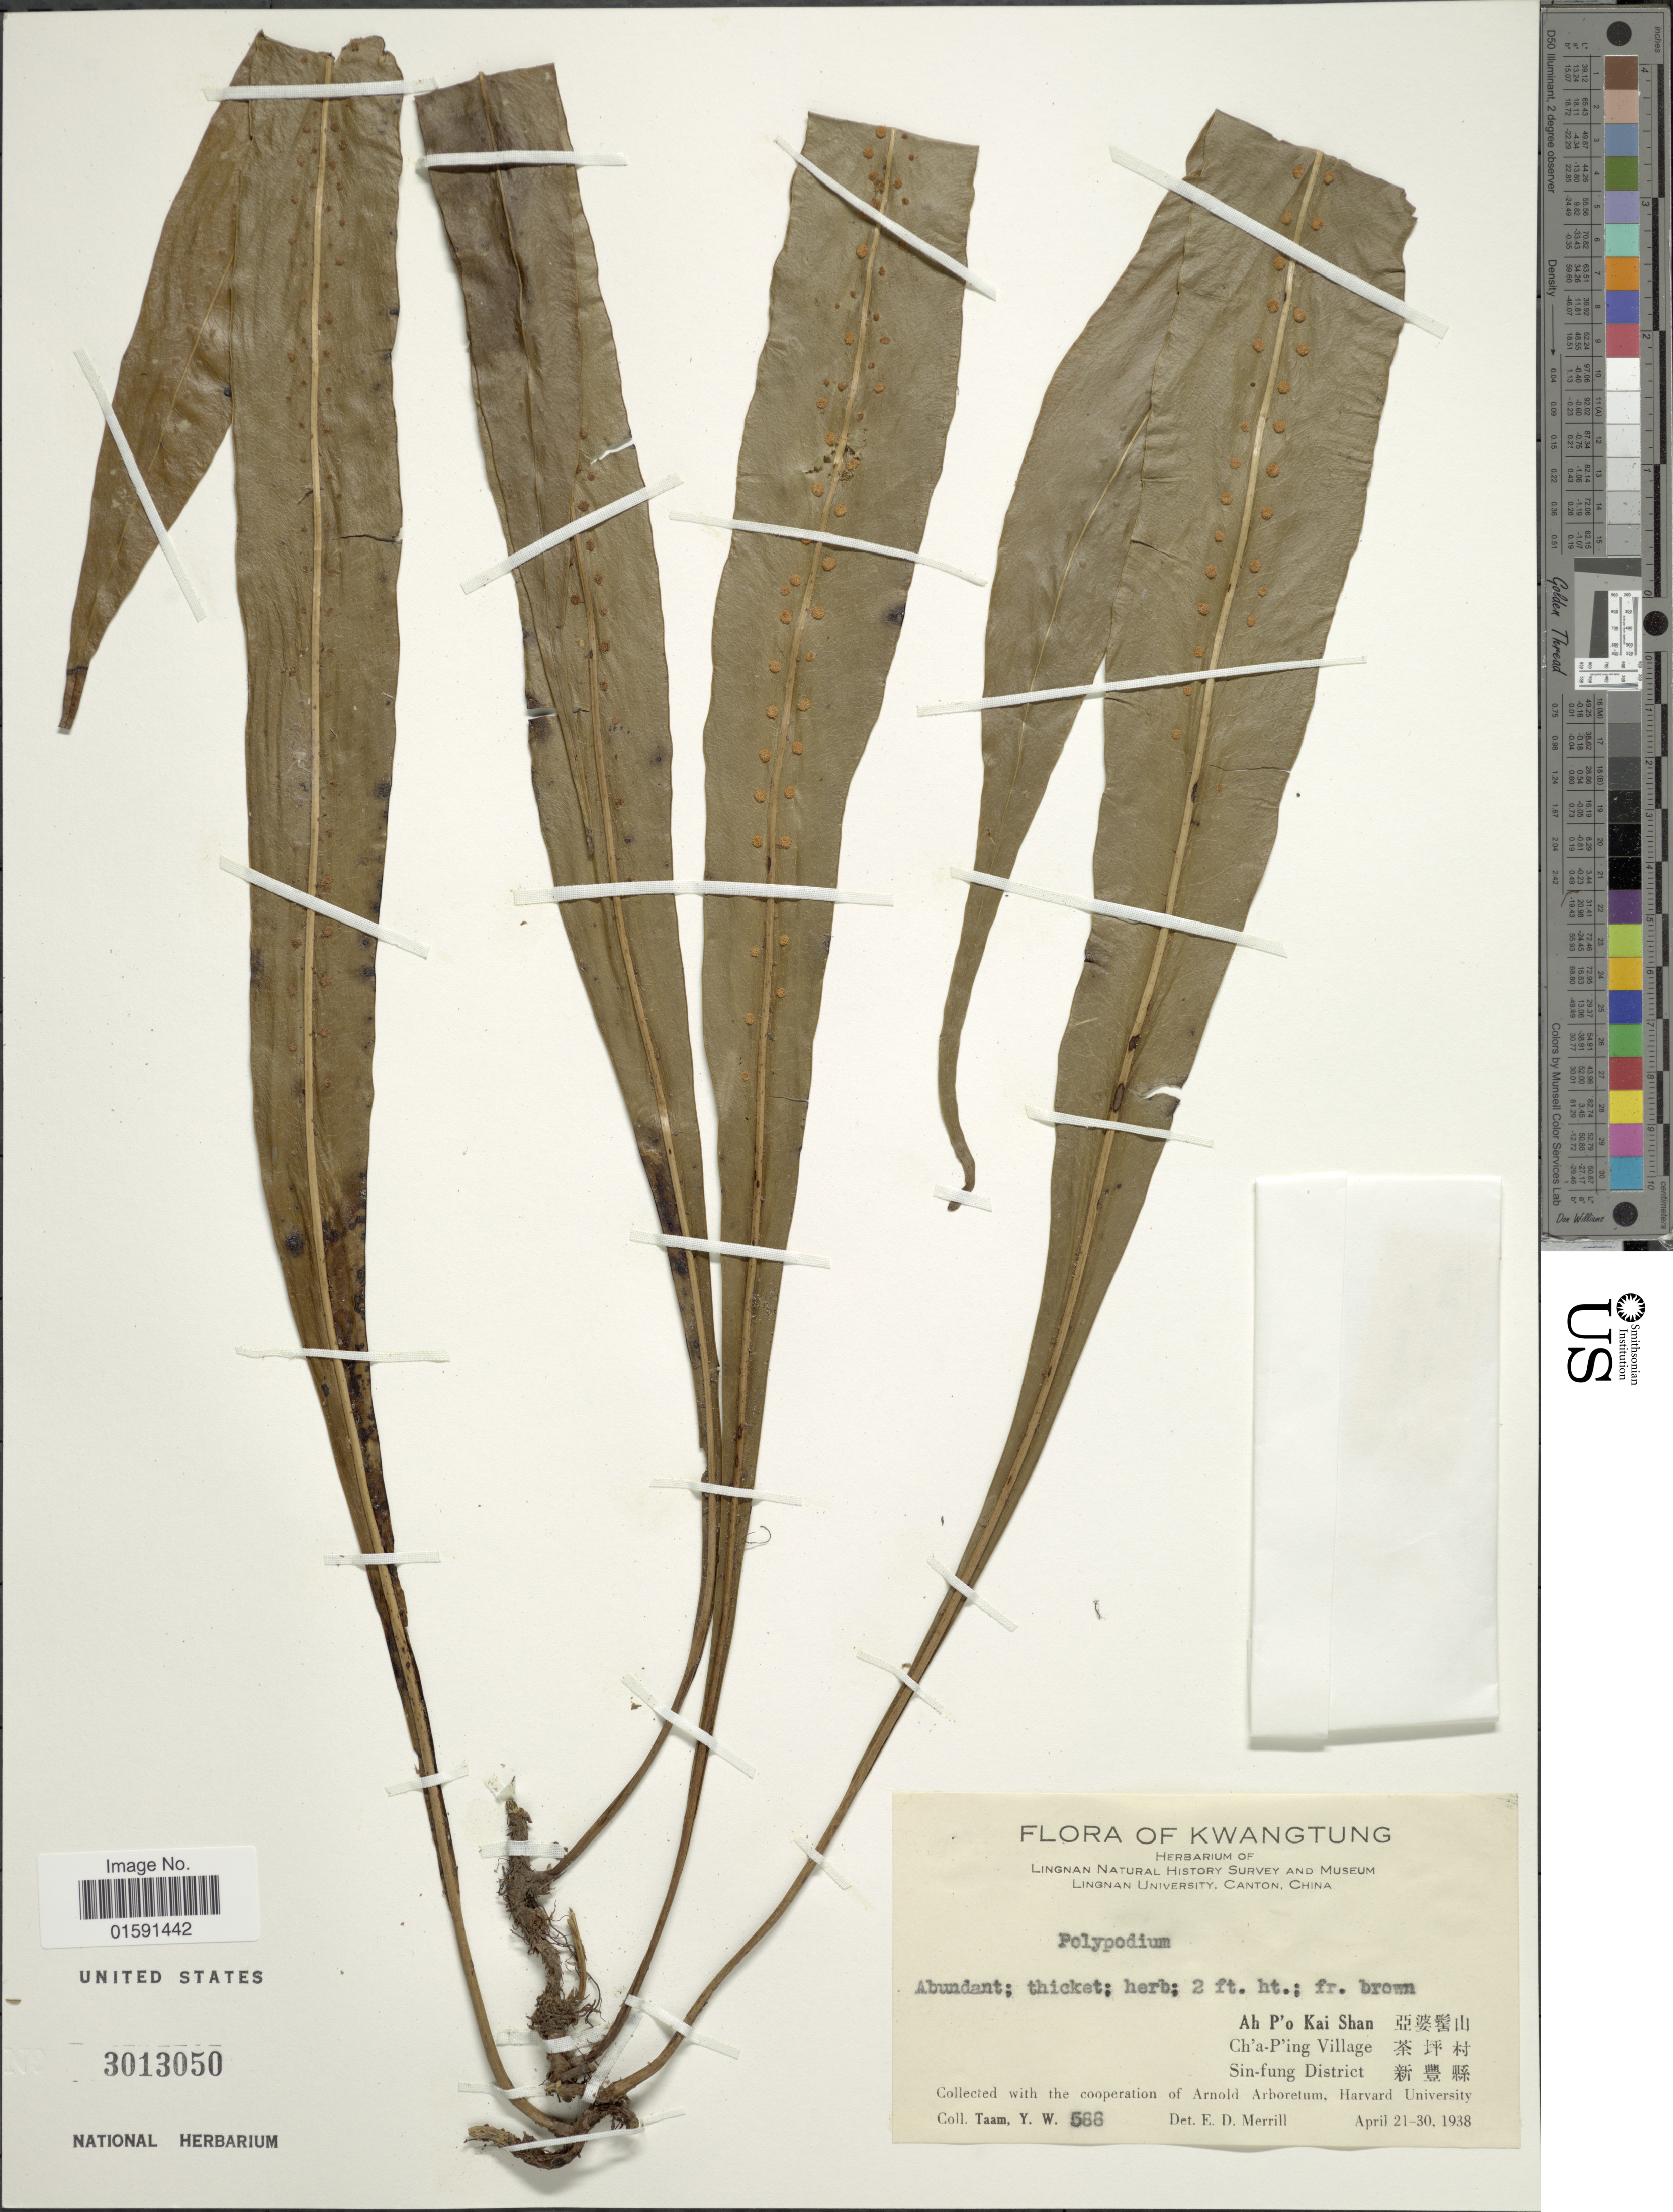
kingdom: Plantae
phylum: Tracheophyta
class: Polypodiopsida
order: Polypodiales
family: Polypodiaceae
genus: Selliguea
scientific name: Selliguea sp.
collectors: Y. W. Taam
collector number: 566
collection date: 1938-04-21/1938-04-30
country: China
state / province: Guangdong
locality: Kwangtung, Ah P'o Kai Shan, Ch'a P' ing Village, Sin-fung District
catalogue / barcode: US 3013050